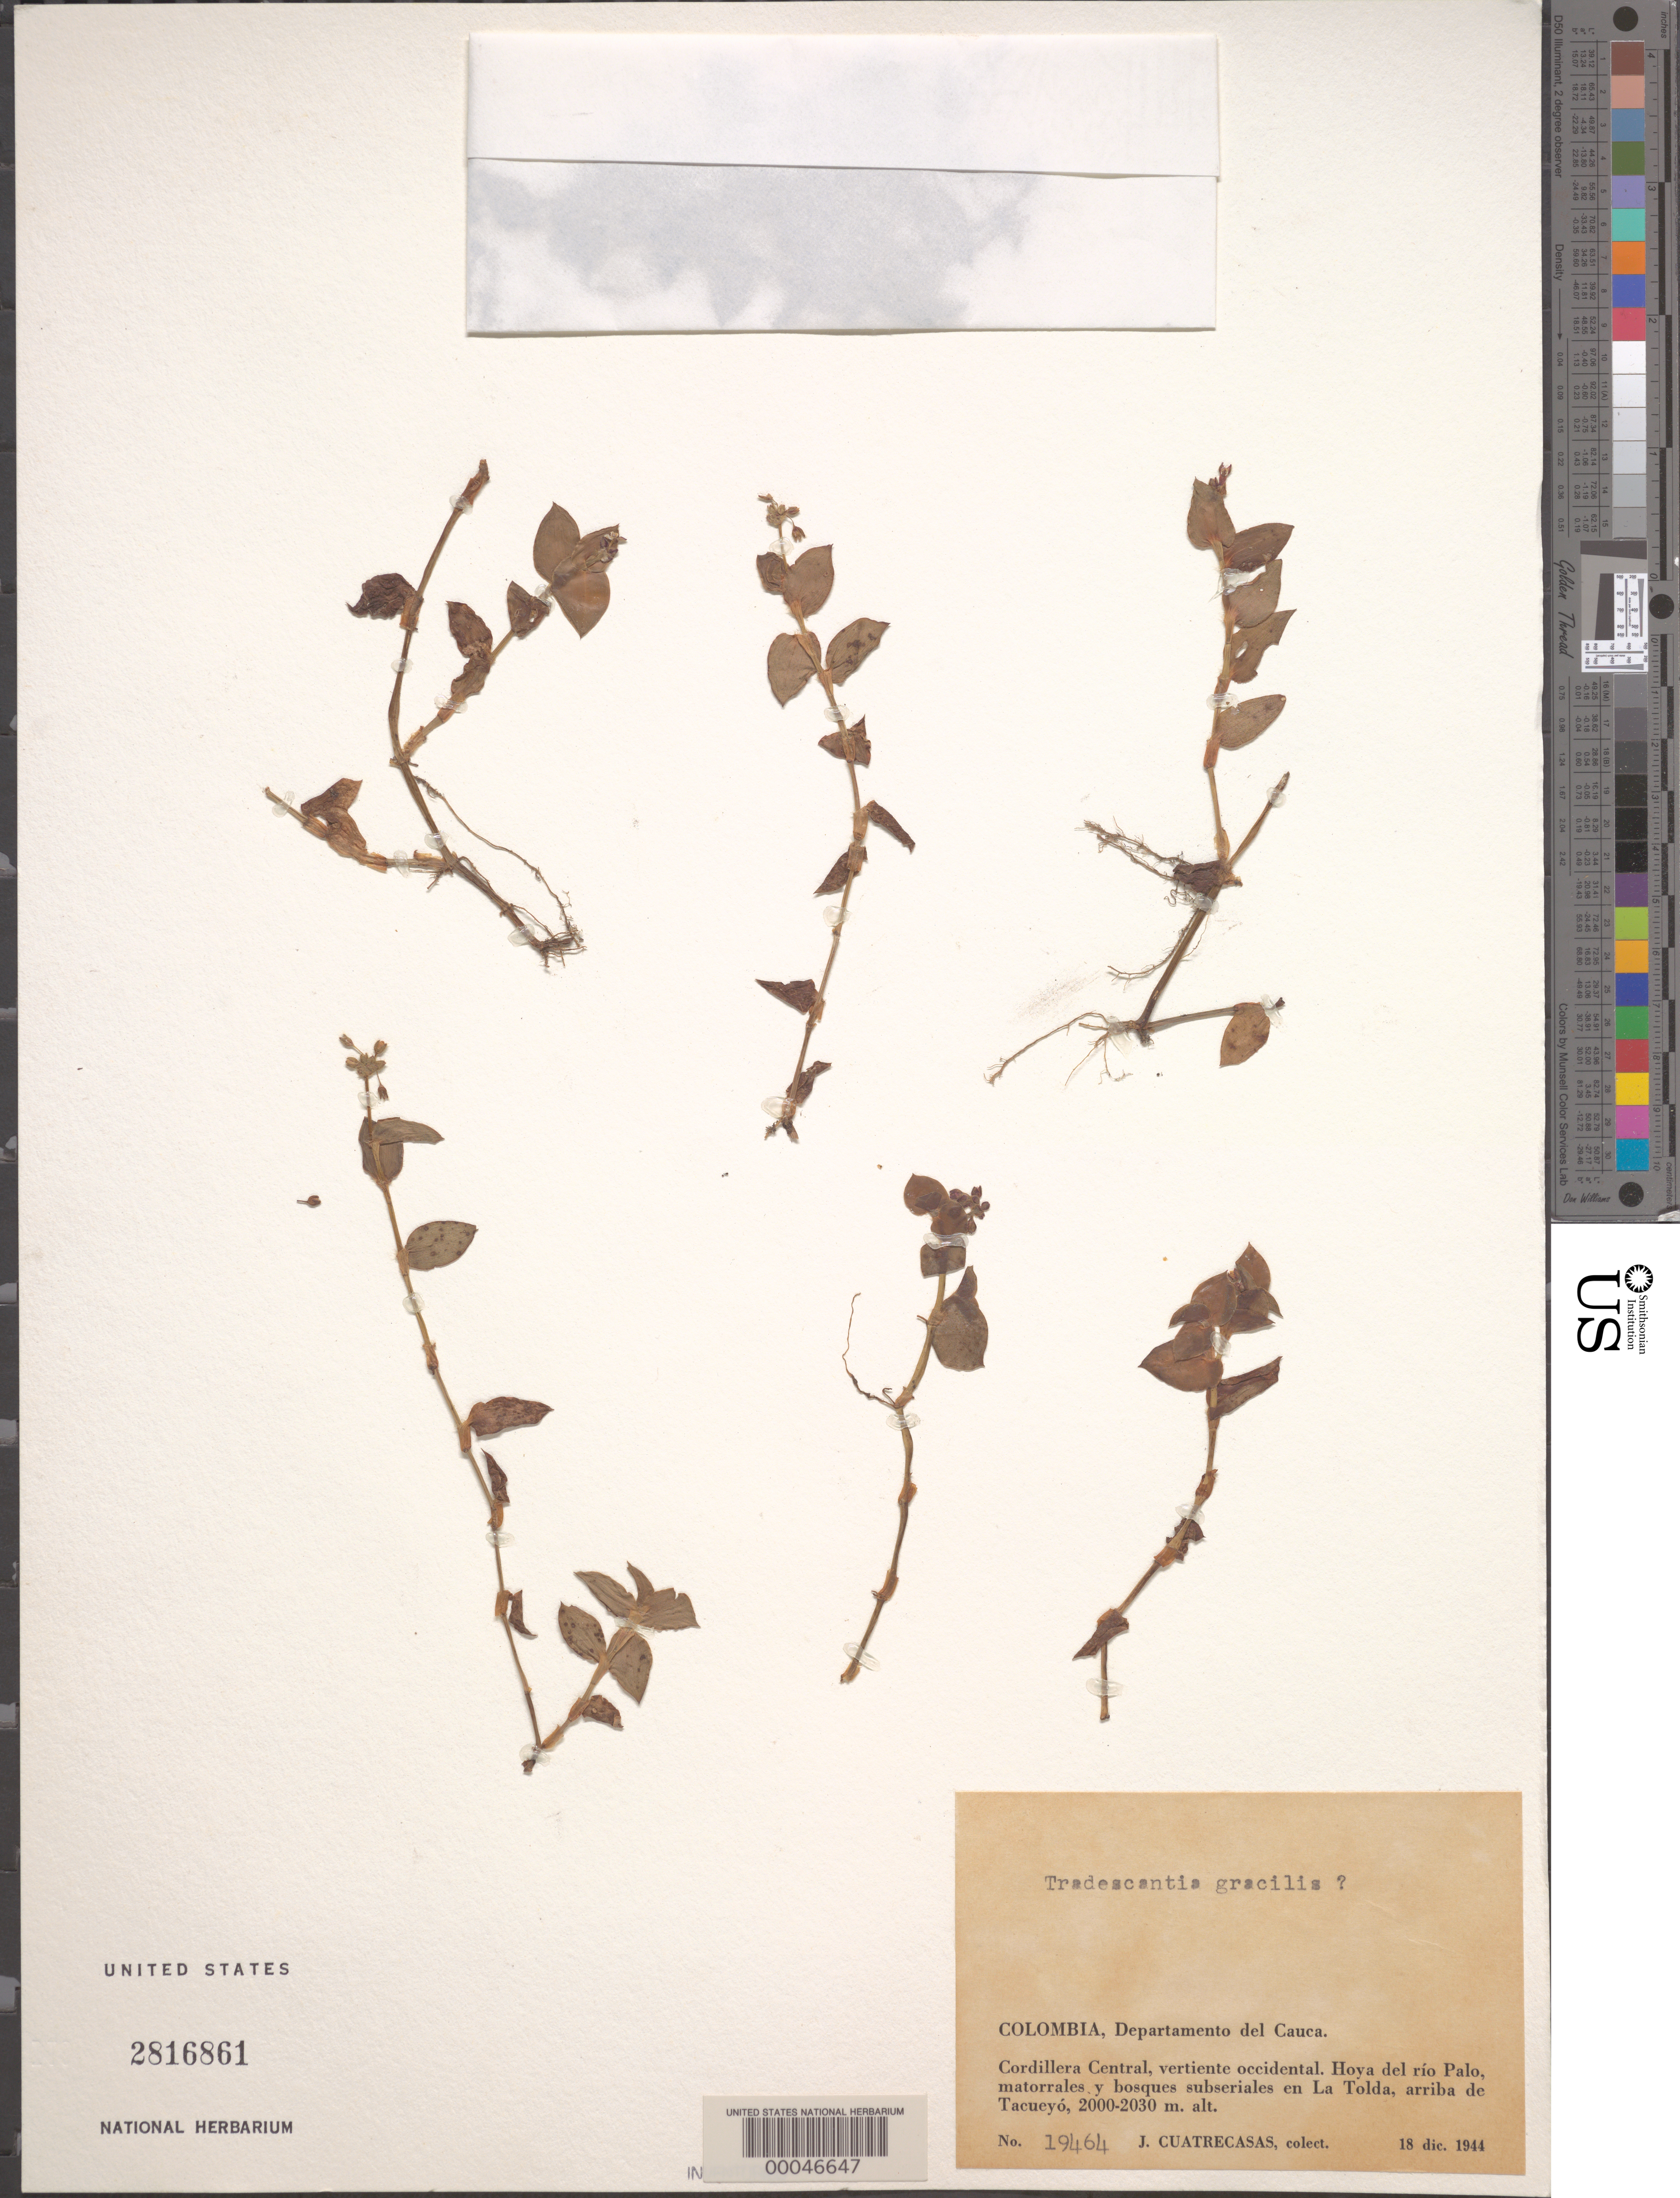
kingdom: Plantae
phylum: Tracheophyta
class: Liliopsida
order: Commelinales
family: Commelinaceae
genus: Callisia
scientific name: Callisia gracilis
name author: (Kunth) D.R. Hunt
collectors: J. Cuatrecasas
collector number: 19464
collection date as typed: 18 Dec 1944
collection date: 1944-12-18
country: Colombia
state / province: Cauca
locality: Cordillera Central, near Rio Palo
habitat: Forest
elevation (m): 2000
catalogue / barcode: US 2816861